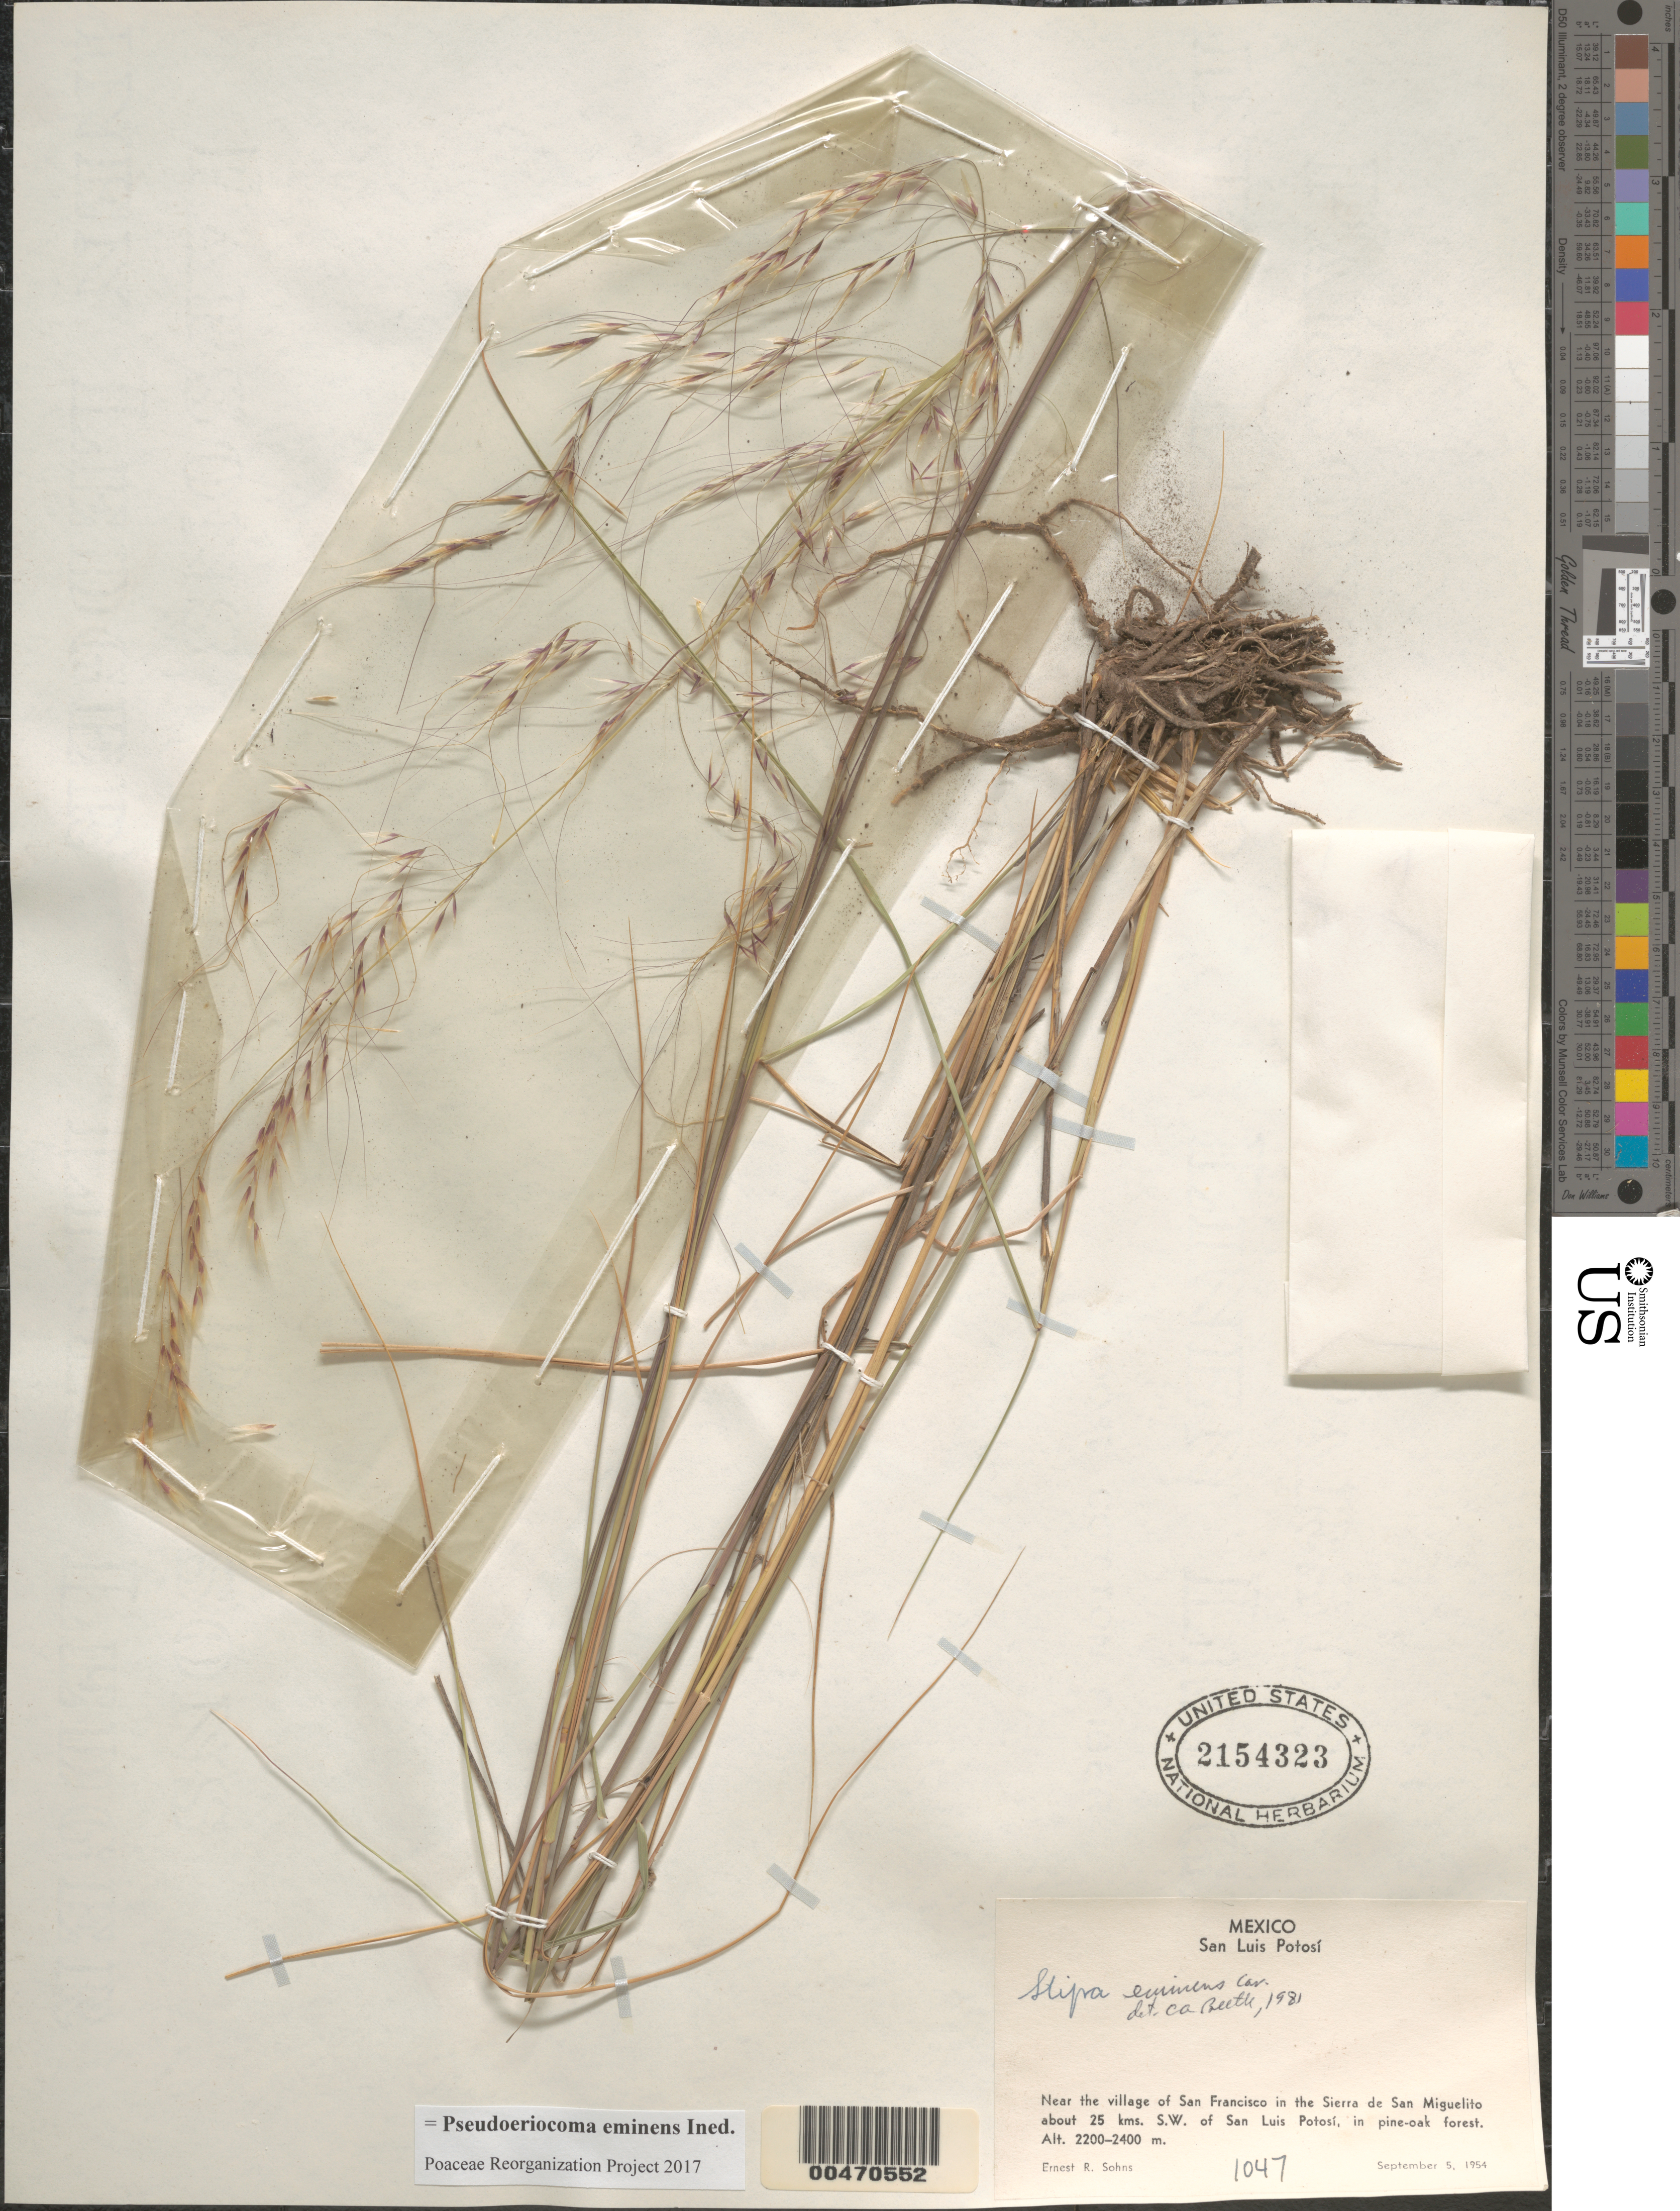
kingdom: Plantae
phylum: Tracheophyta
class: Liliopsida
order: Poales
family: Poaceae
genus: Pseudoeriocoma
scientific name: Pseudoeriocoma eminens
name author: (Cav.) Romasch.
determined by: Poaceae Reorganization Project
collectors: E. R. Sohns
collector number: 1047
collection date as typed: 5 Sep 1954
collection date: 1954-09-05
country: Mexico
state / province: San Luis Potosi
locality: Near the village of San Francisco in the Sierra de San Miguelito about 25 km SW of San Luis Potosí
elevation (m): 2200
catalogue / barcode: US 2154323